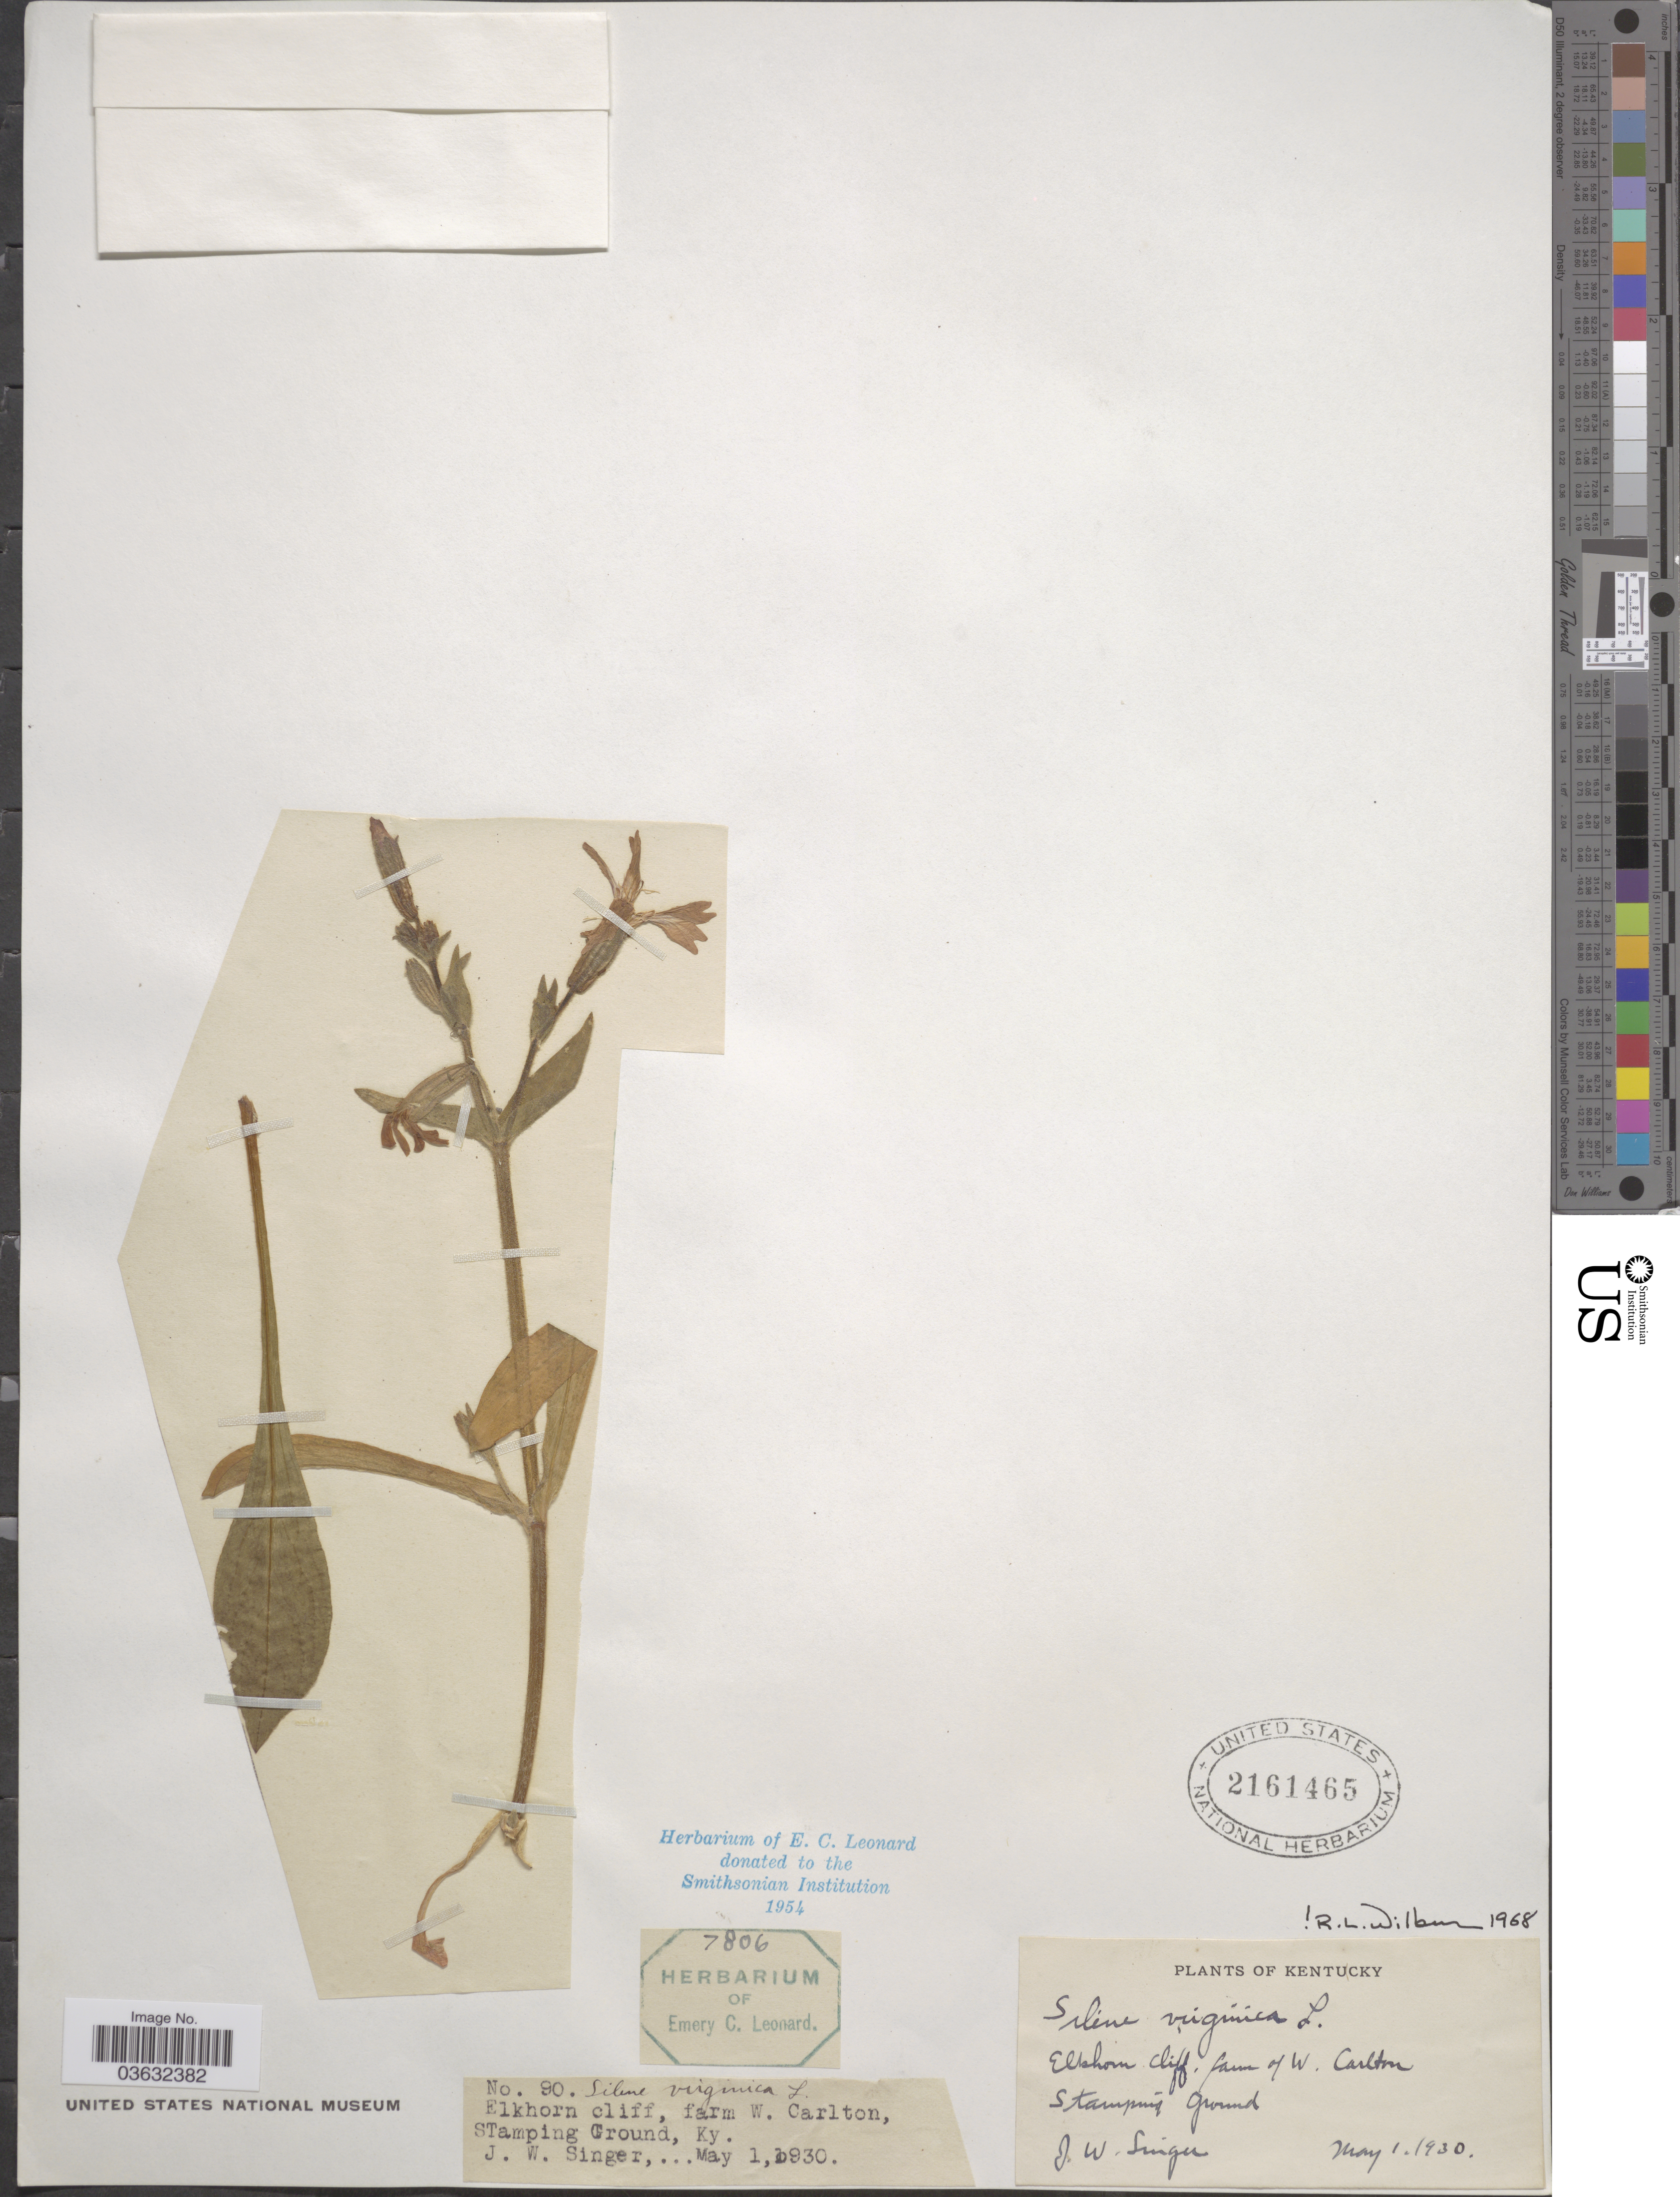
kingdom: Plantae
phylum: Tracheophyta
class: Magnoliopsida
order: Caryophyllales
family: Caryophyllaceae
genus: Silene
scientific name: Silene virginica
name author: L.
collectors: J. EW. Singer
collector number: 90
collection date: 1930-05-01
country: United States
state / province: Kentucky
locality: Elkhorn cliff, farm W. Carlton, Stamping Ground.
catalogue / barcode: US 2161465